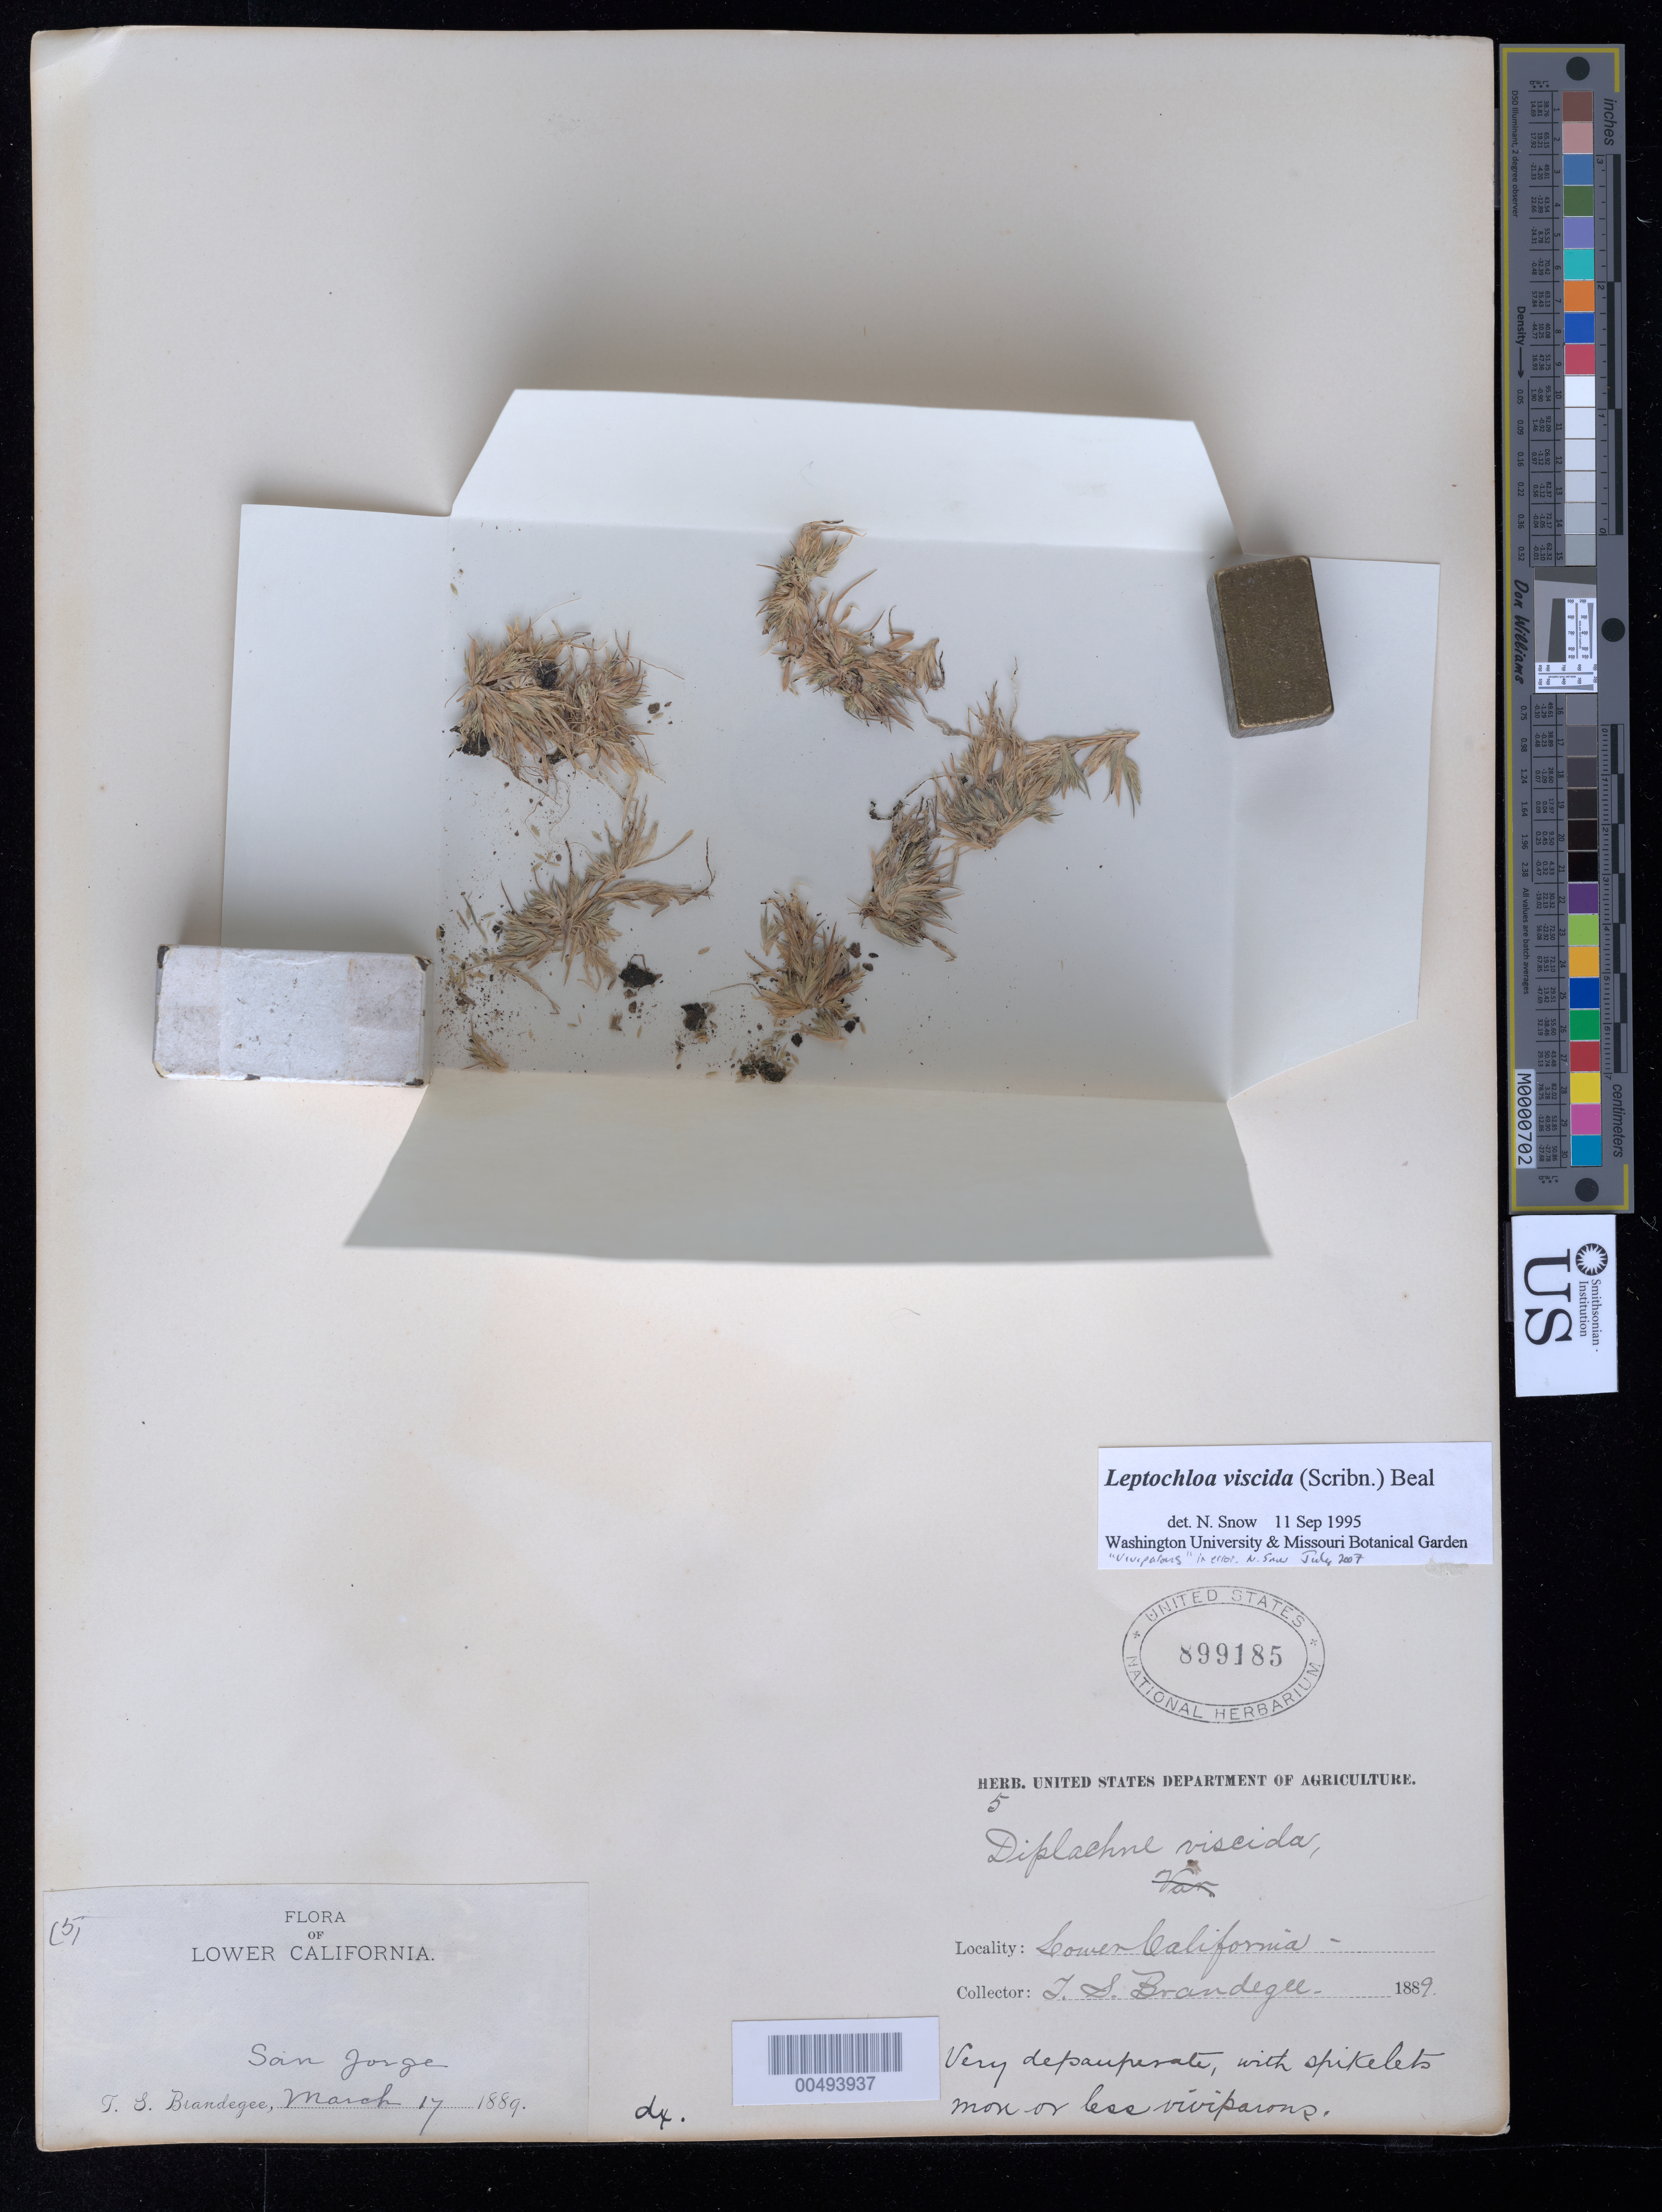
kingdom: Plantae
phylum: Tracheophyta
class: Liliopsida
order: Poales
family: Poaceae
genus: Leptochloa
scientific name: Leptochloa viscida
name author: (Scribn.) W.J. Beal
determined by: Snow, N. W.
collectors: T. S. Brandegee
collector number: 5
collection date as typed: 17 Mar 1889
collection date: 1889-03-17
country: Mexico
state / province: Baja California Norte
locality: San Jorge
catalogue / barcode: US 899185